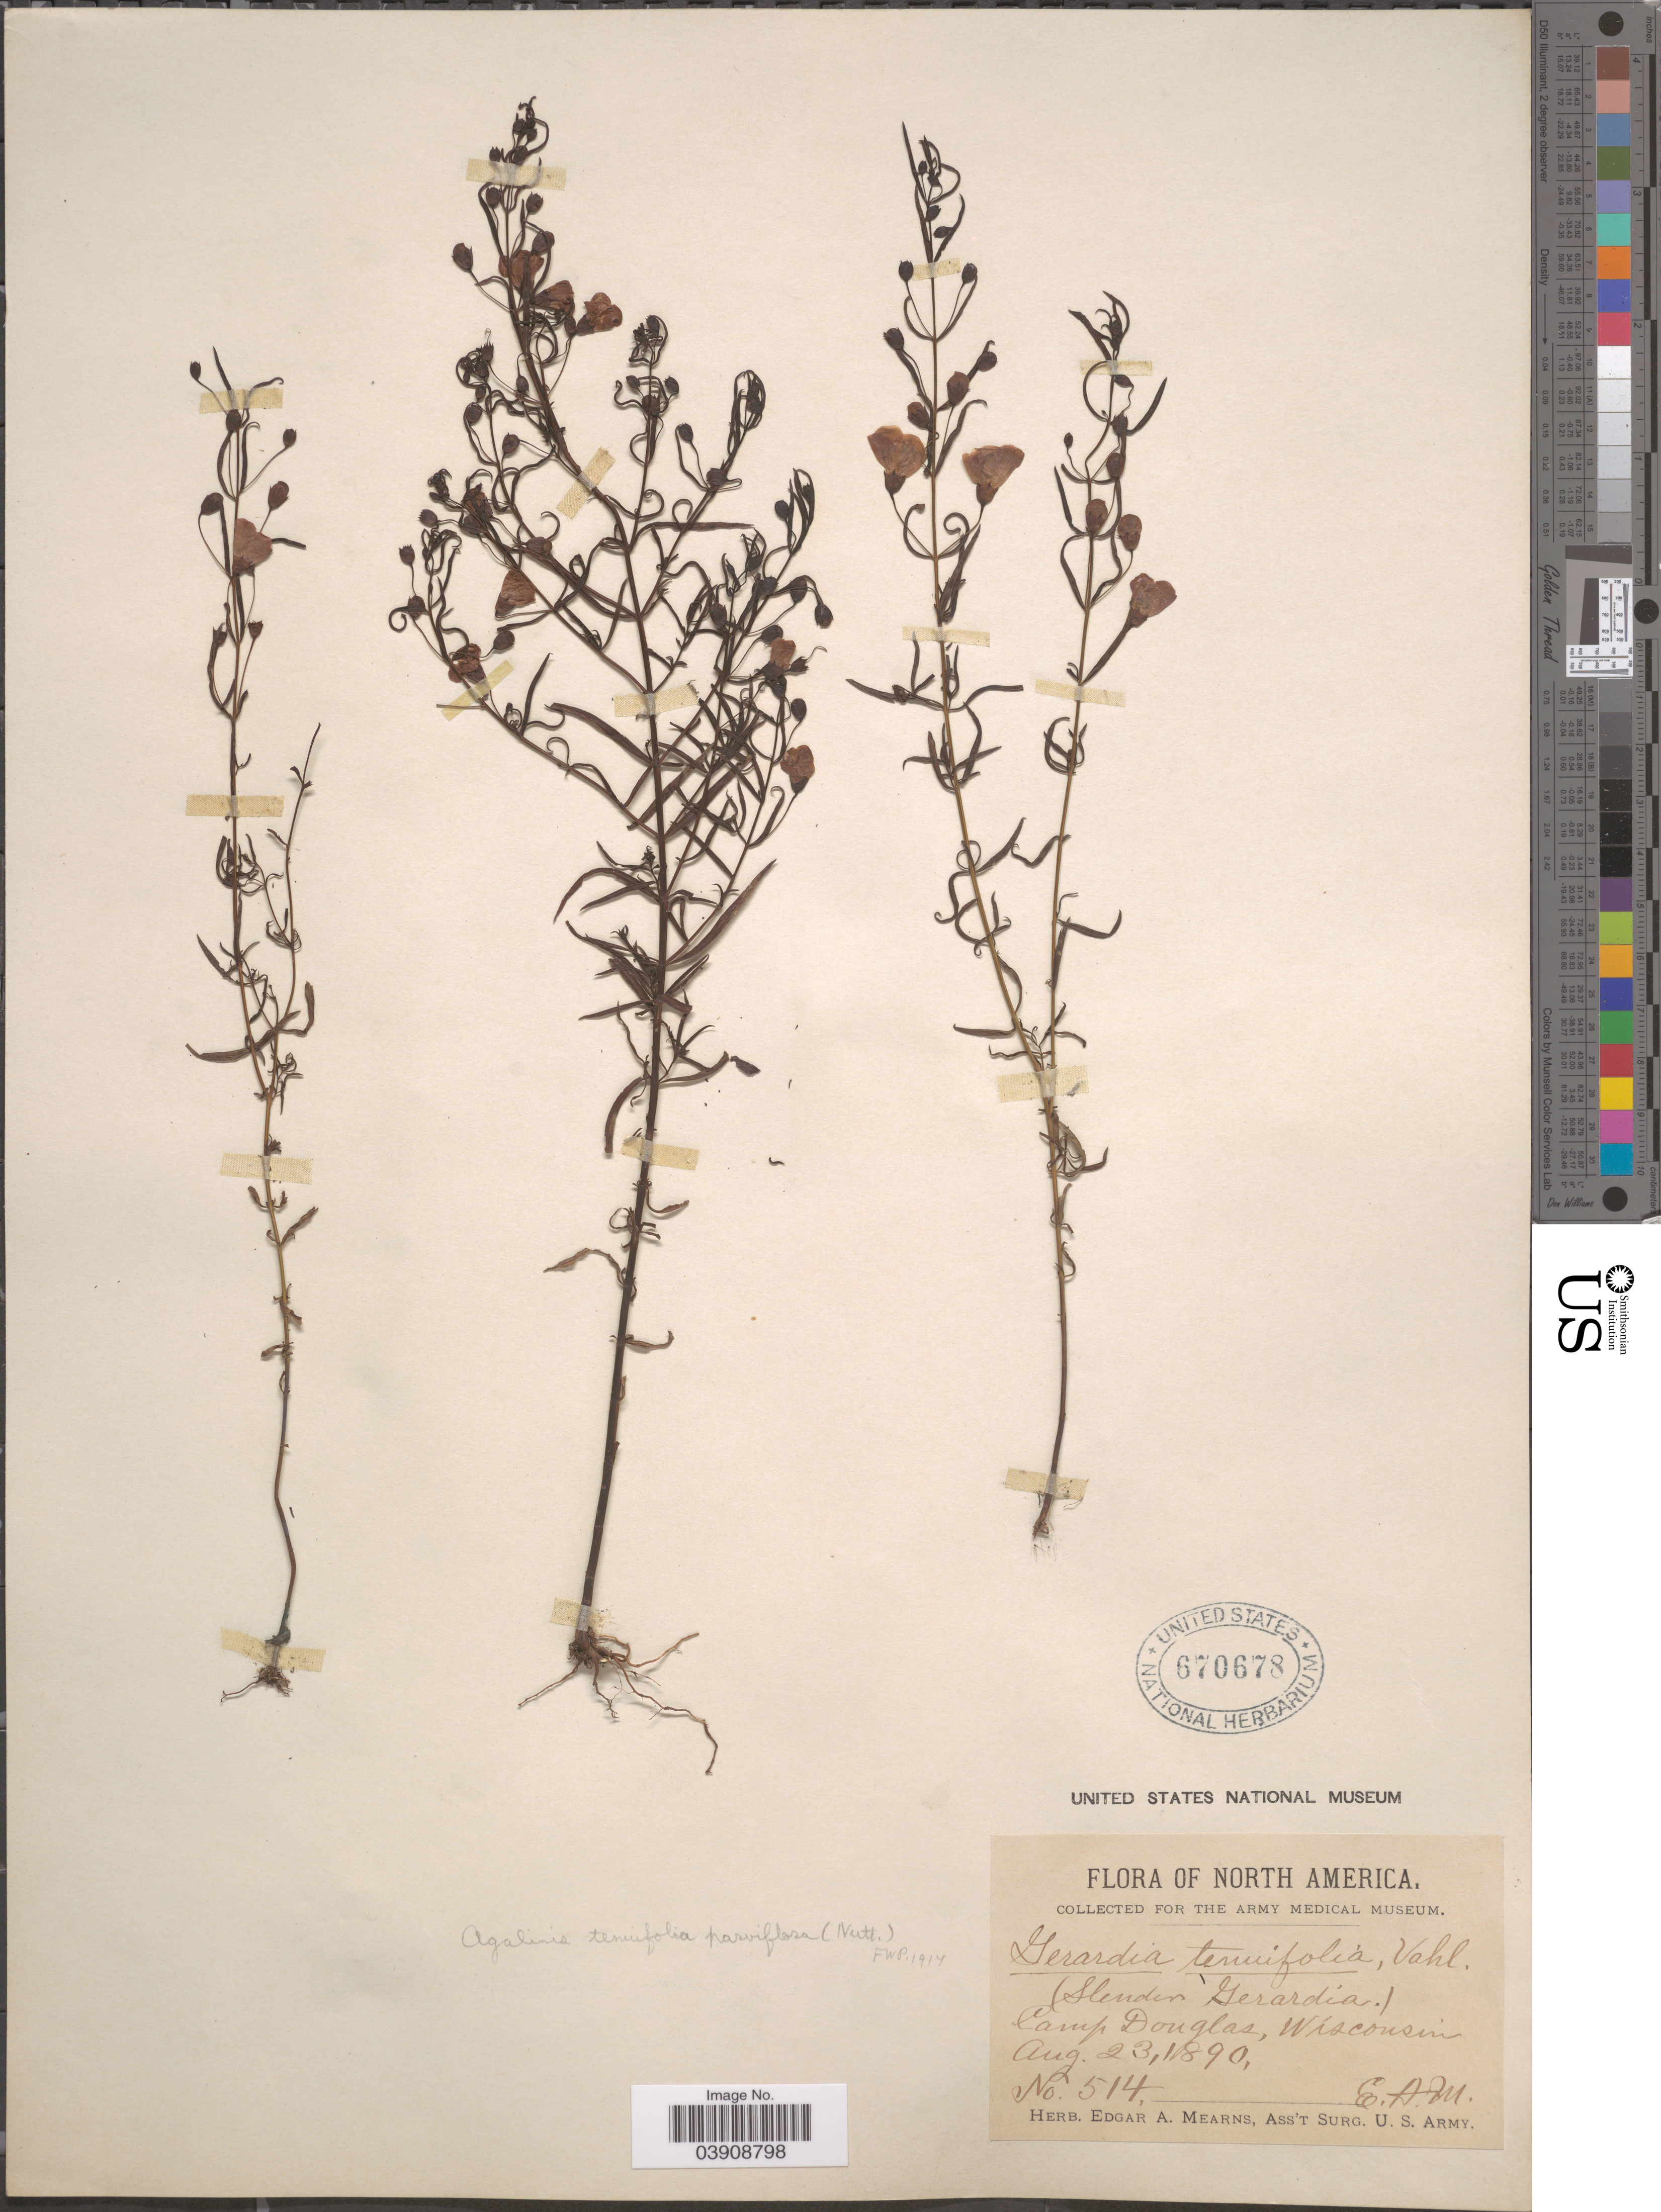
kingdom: Plantae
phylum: Tracheophyta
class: Magnoliopsida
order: Lamiales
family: Orobanchaceae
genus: Agalinis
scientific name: Agalinis tenuifolia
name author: (Vahl) Raf.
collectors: E. A. Mearns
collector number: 514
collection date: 1890-08-23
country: United States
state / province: Wisconsin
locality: Camp Douglas.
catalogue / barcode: US 670678